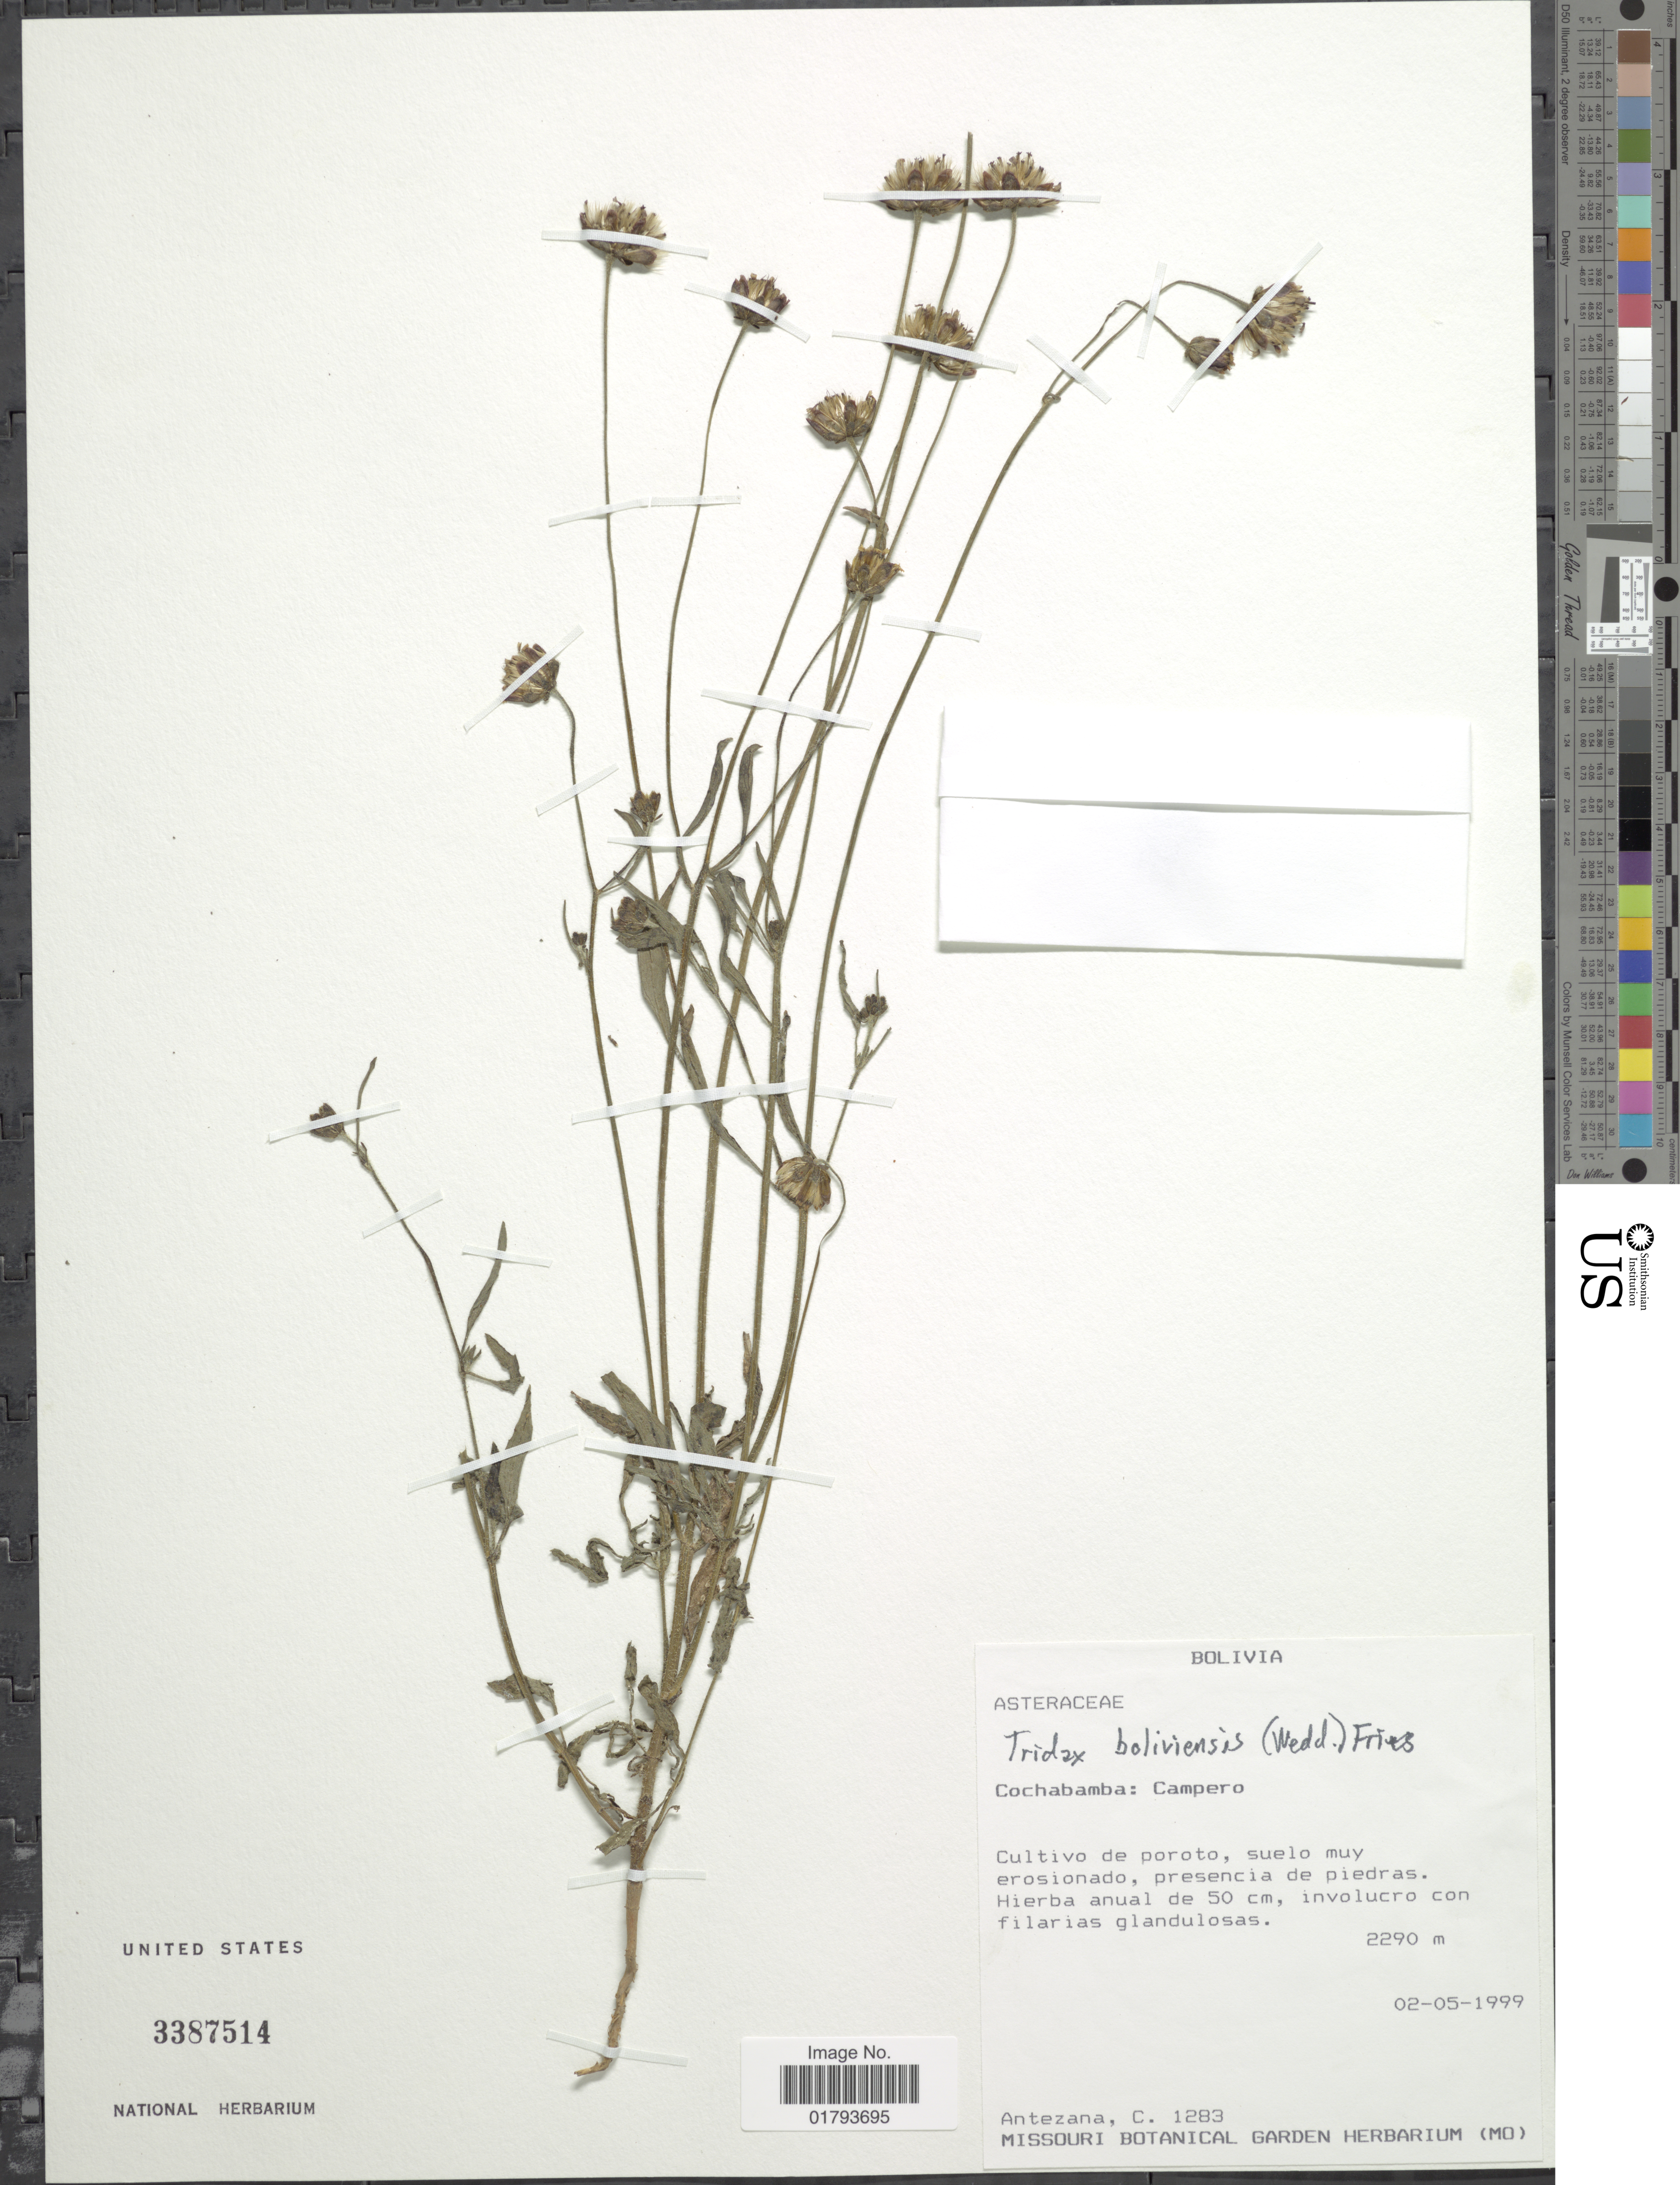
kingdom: Plantae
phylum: Tracheophyta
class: Magnoliopsida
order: Asterales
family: Asteraceae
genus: Tridax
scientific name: Tridax boliviensis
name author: (Wedd.) R.E. Fr.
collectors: C. Antezana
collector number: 1283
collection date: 1999-05-02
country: Bolivia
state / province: Cochabamba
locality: Campero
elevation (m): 2290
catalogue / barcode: US 3387514